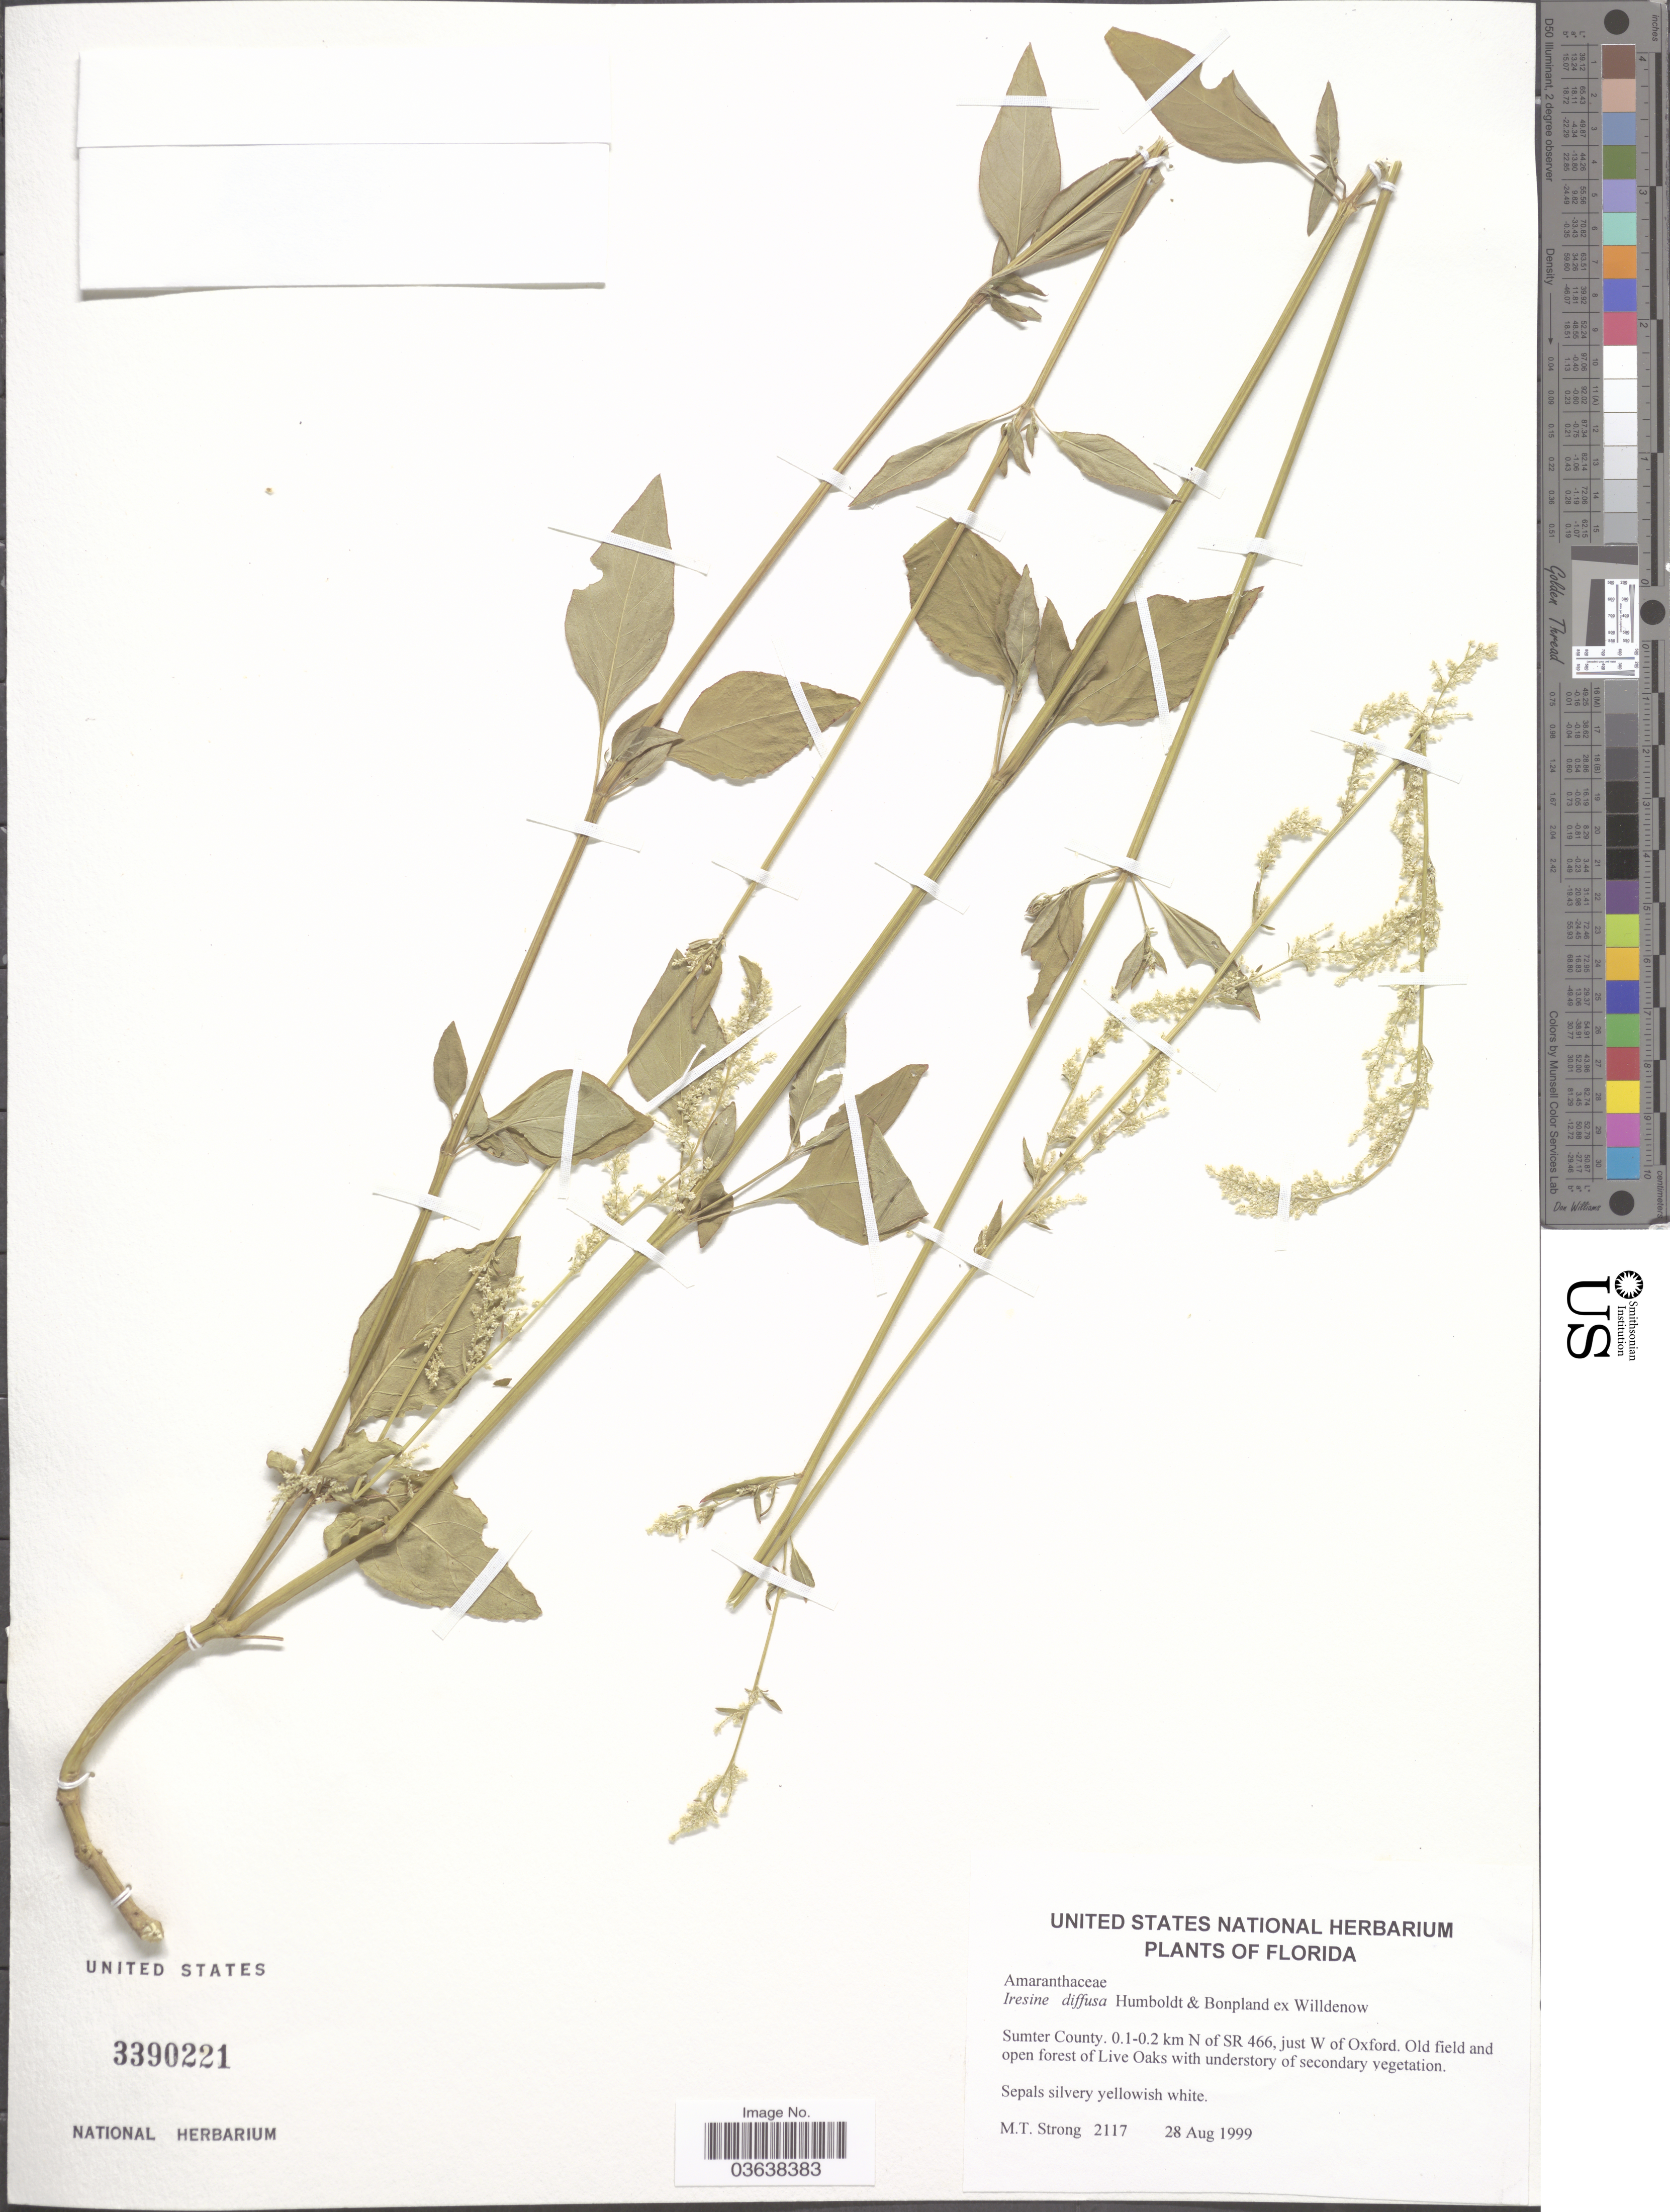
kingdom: Plantae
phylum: Tracheophyta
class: Magnoliopsida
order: Caryophyllales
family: Amaranthaceae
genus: Iresine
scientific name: Iresine celosia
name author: L.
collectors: M. T. Strong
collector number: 2117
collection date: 1999-08-28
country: United States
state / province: Florida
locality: Sumter County. 0.1-0.2 km N of SR 466, just W of Oxford.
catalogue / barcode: US 3390221